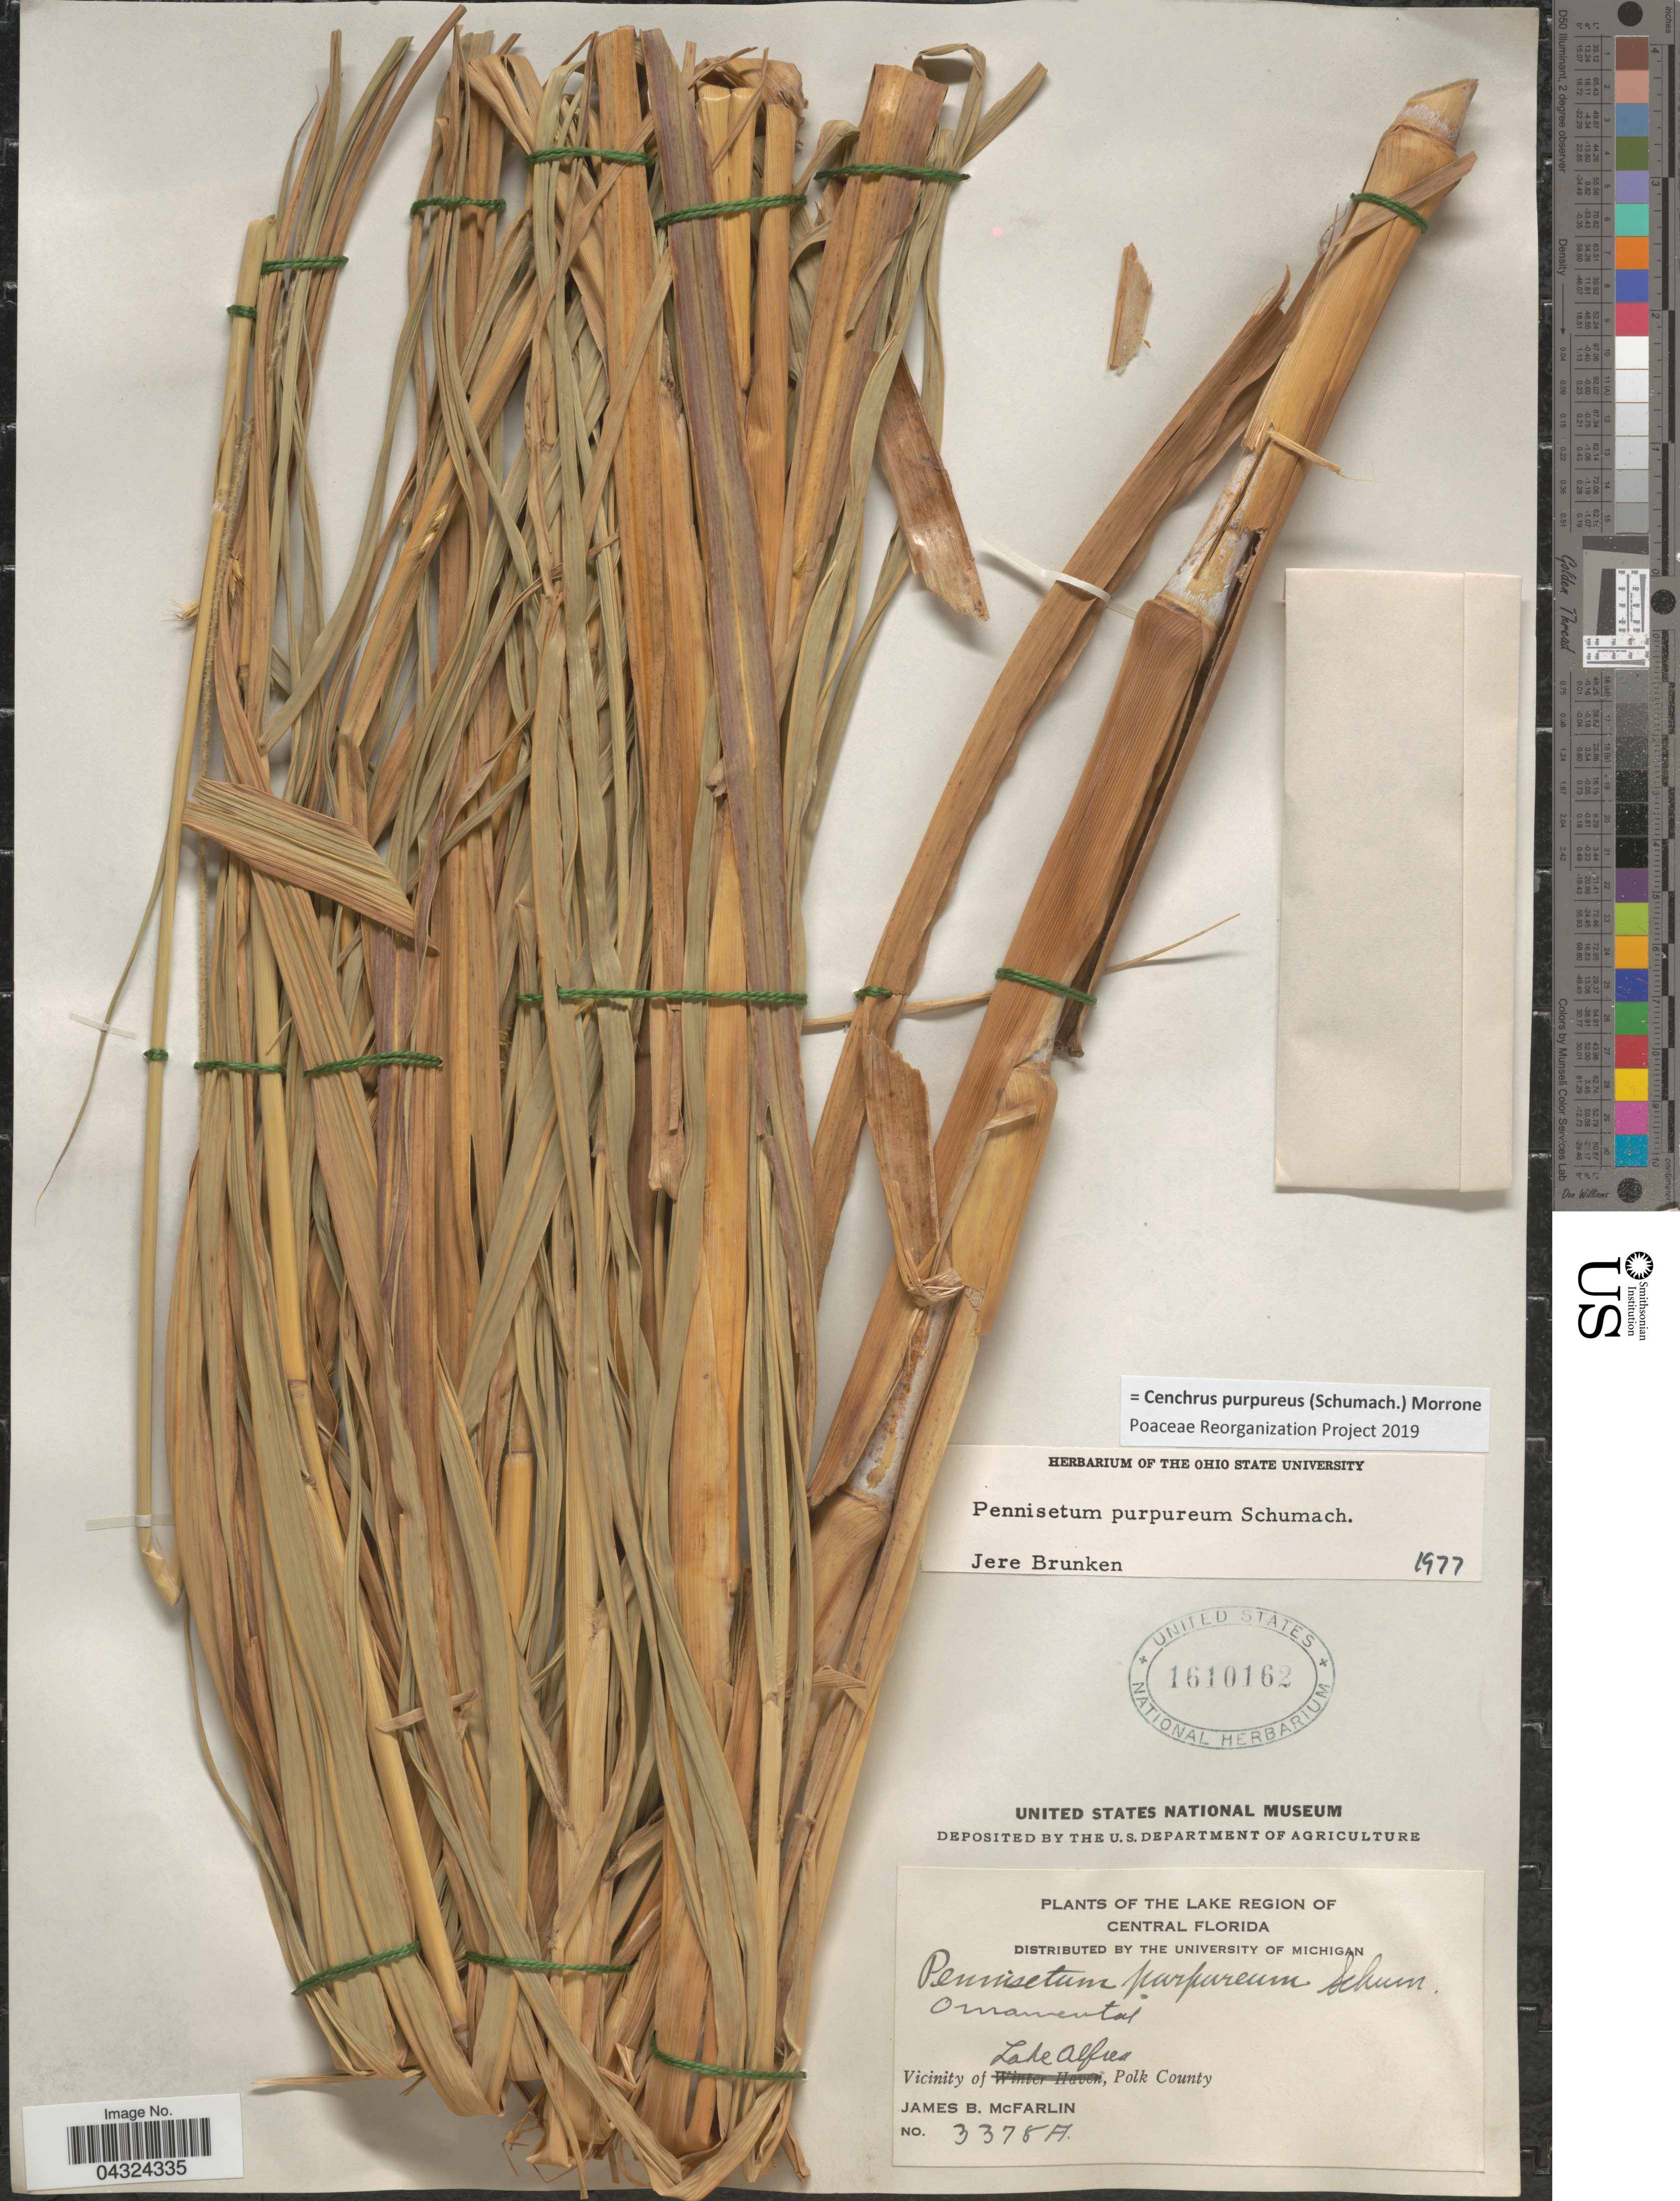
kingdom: Plantae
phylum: Tracheophyta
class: Liliopsida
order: Poales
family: Poaceae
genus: Cenchrus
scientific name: Cenchrus purpureus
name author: (Schumach.) Morrone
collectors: J. McFarlin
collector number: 3378A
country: United States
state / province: Florida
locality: The Lake Region of Central Florida. Vicinity of Lake Alfred, Polk County.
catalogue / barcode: US 1610162